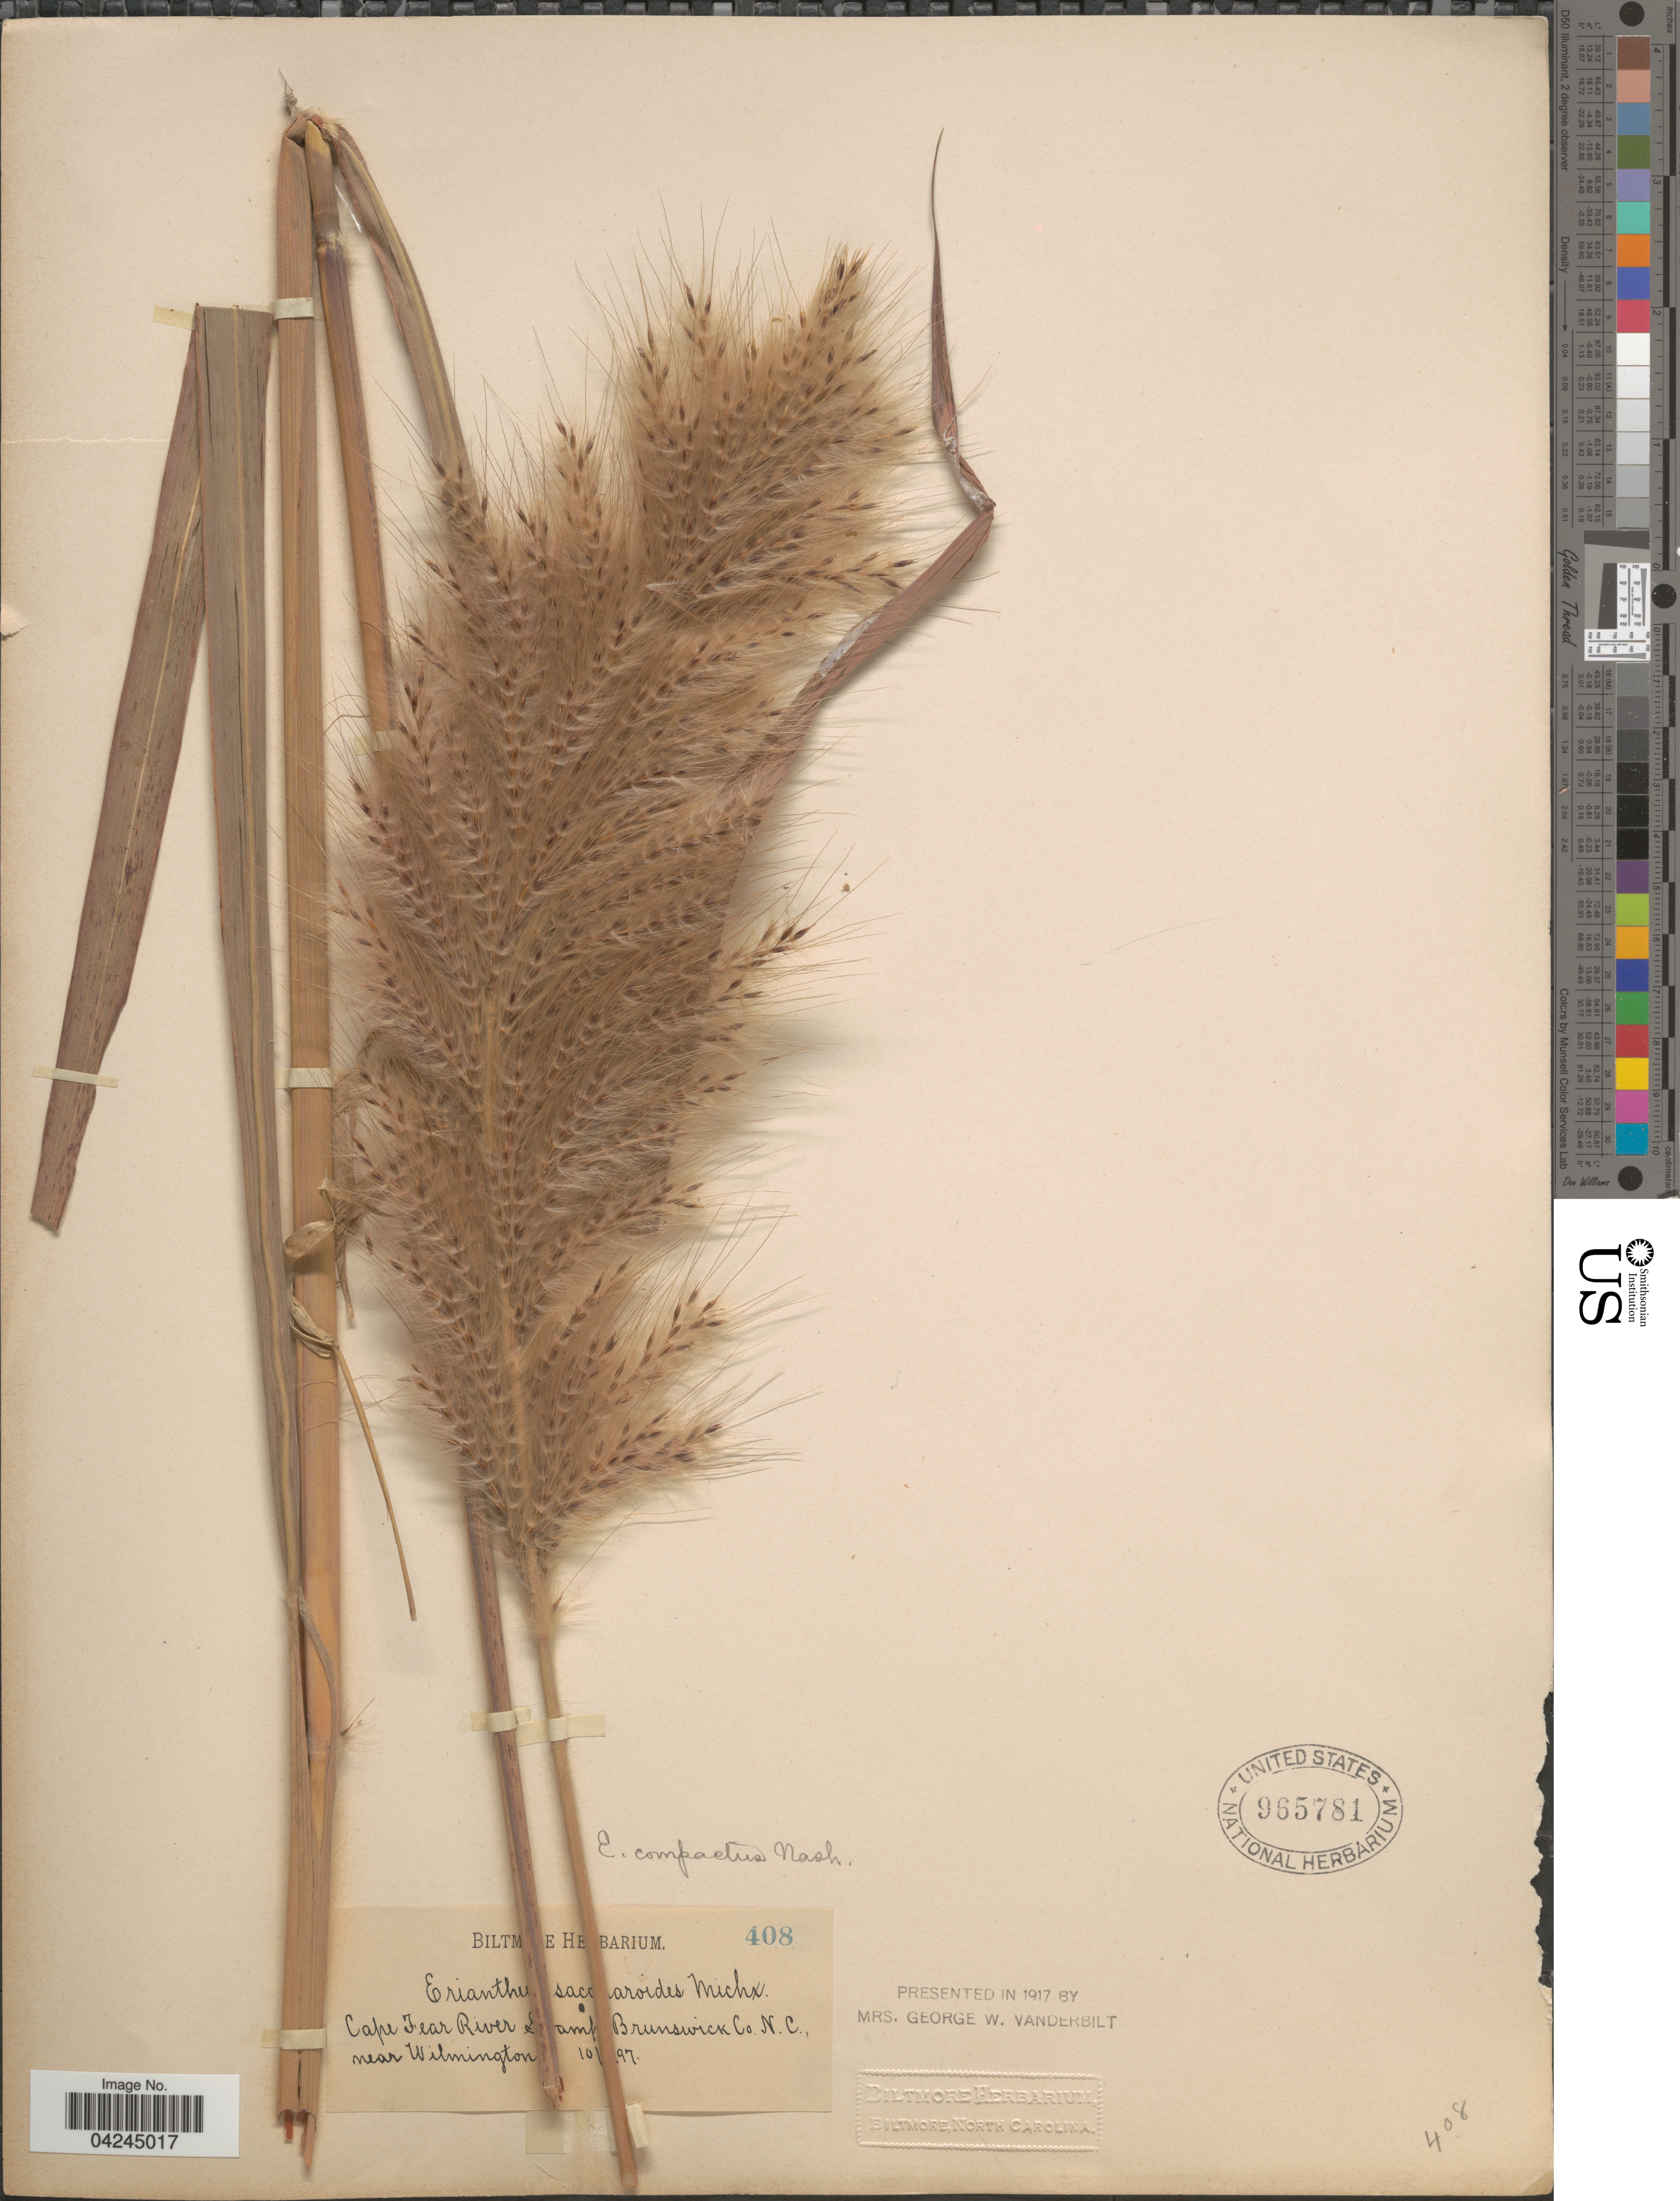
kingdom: Plantae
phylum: Tracheophyta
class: Liliopsida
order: Poales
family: Poaceae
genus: Erianthus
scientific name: Erianthus giganteus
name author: (Walter) P. Beauv.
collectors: ex herb. Biltmore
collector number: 408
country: United States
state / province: North Carolina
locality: Cape Fear River Swamp Brunswick Co., near Wilmington.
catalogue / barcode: US 965781